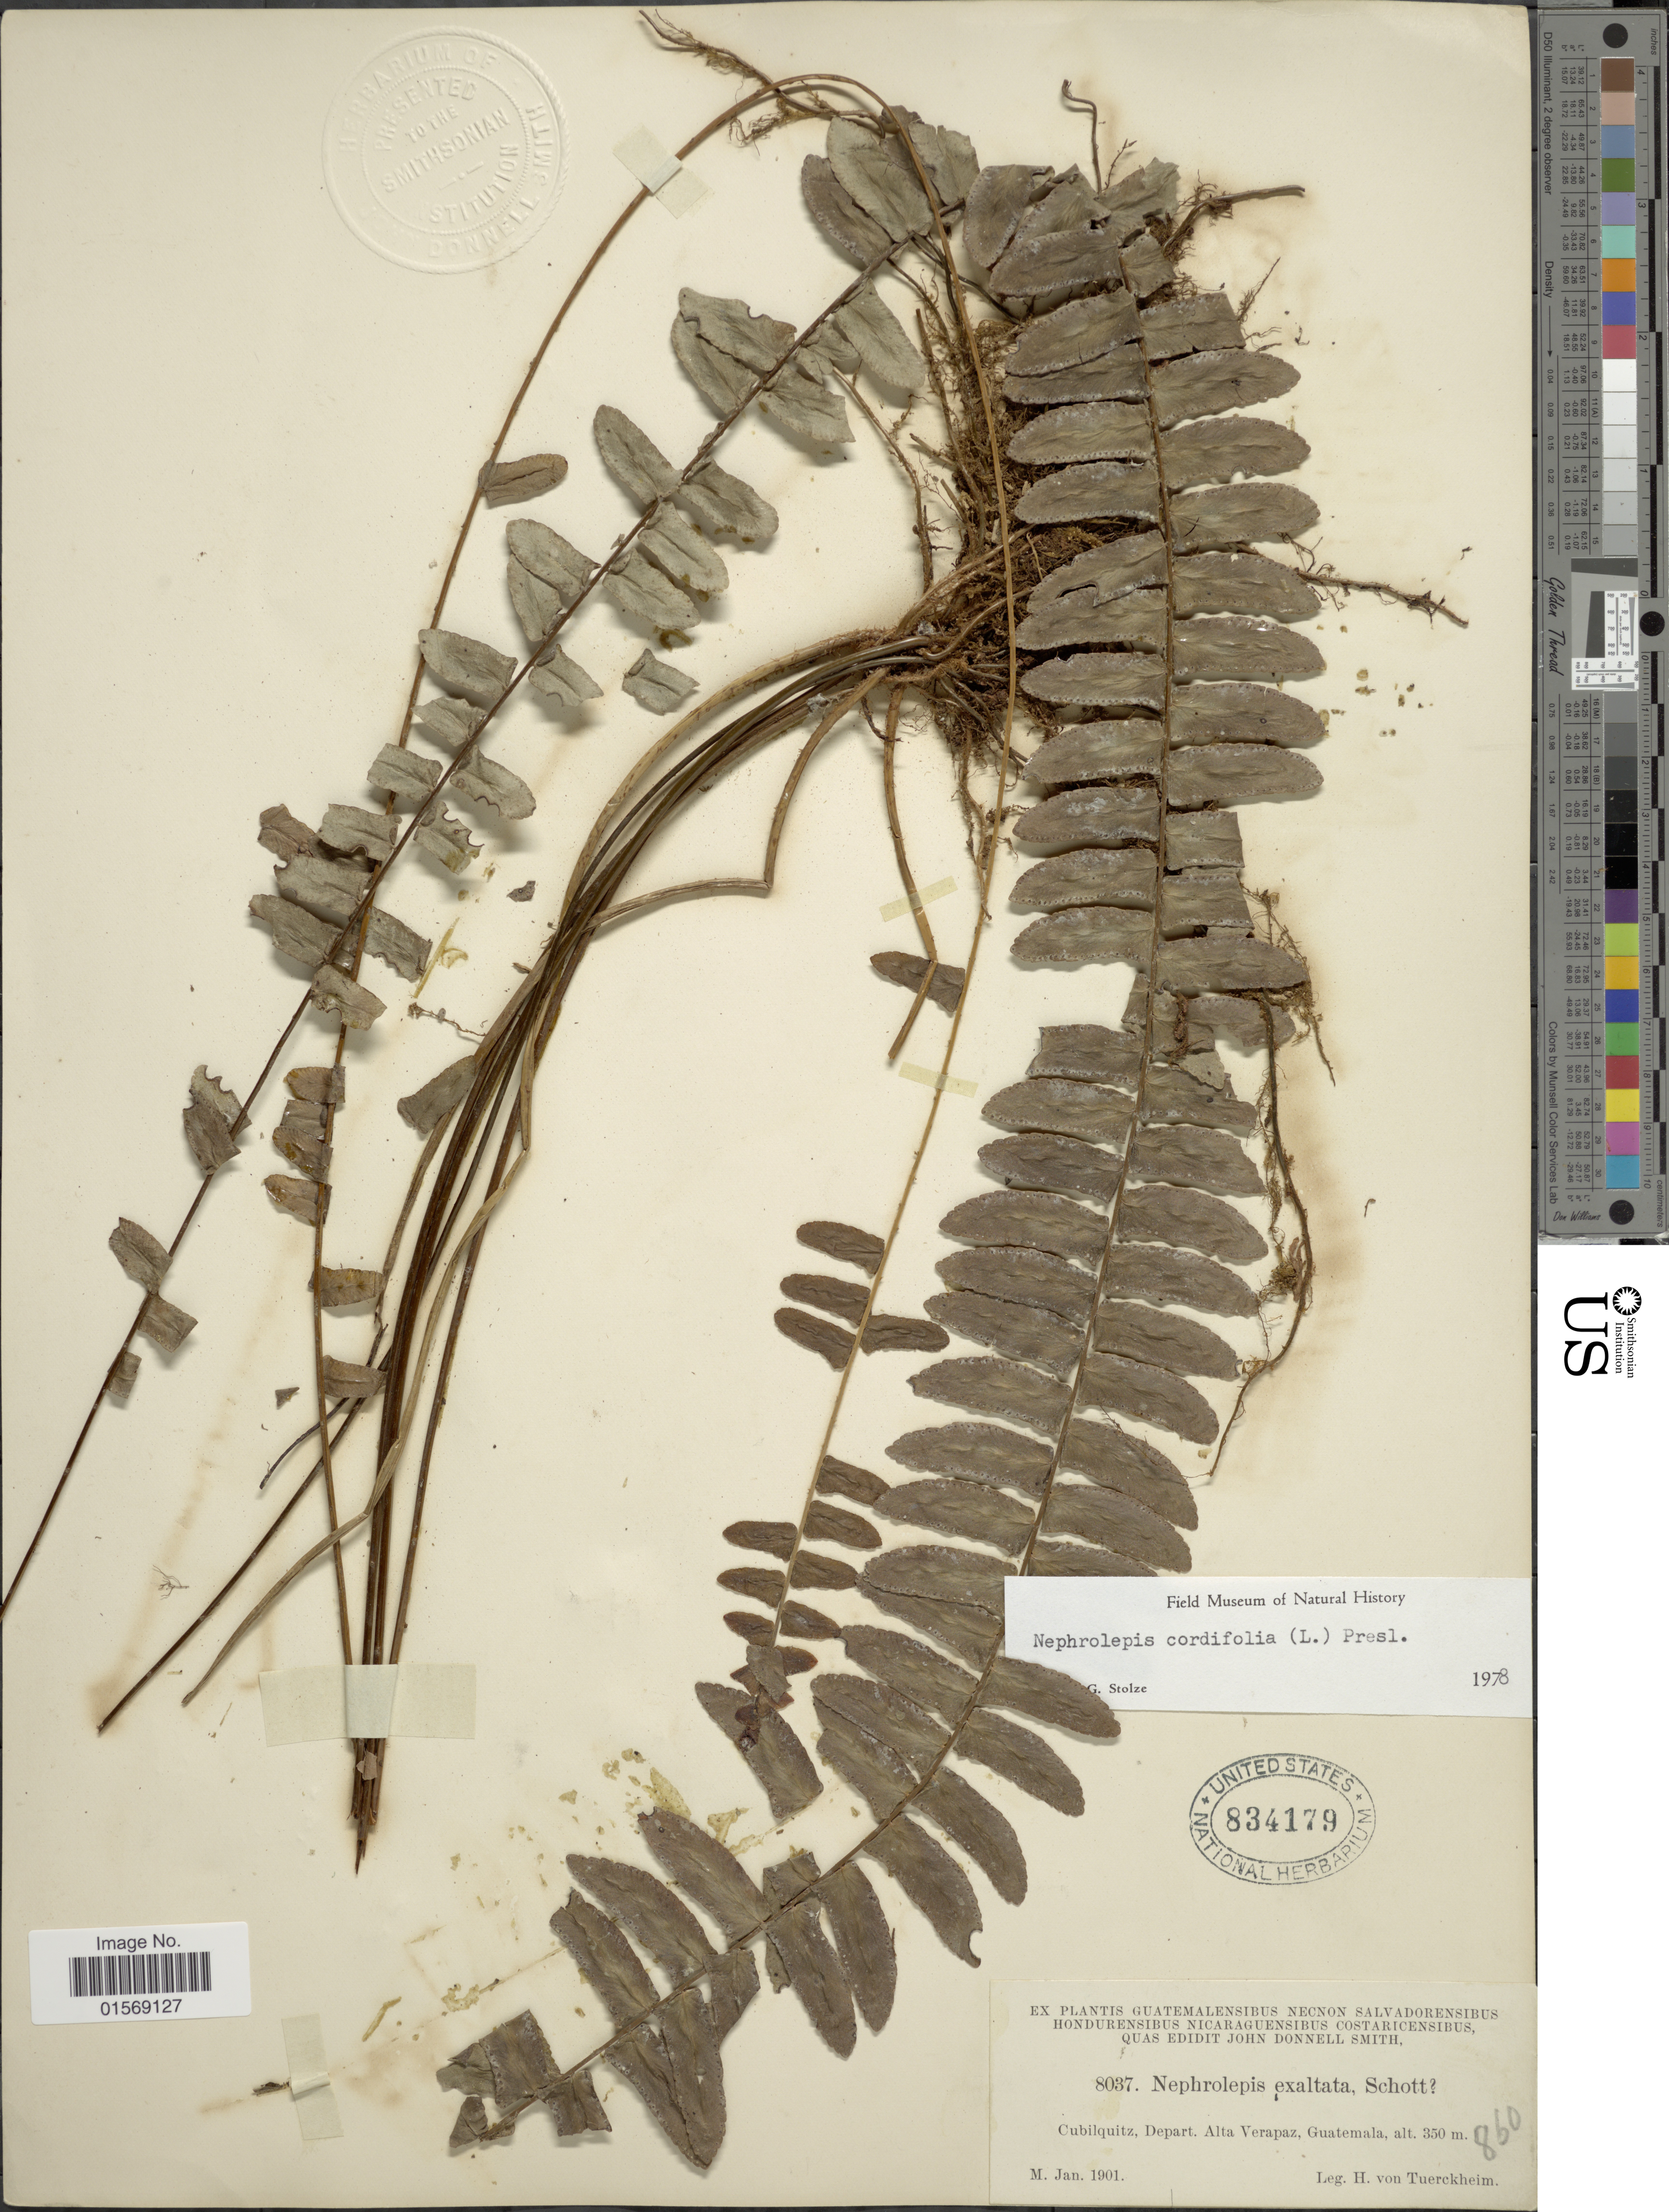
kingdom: Plantae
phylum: Tracheophyta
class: Polypodiopsida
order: Polypodiales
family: Nephrolepidaceae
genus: Nephrolepis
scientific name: Nephrolepis pendula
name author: (Raddi) J. Sm.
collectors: H. von Tuerckheim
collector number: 8037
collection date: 1901-01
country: Guatemala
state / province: Alta Verapaz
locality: Cubilquitz, Depart. Alta Verapaz, Guatemala.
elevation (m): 350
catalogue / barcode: US 834179